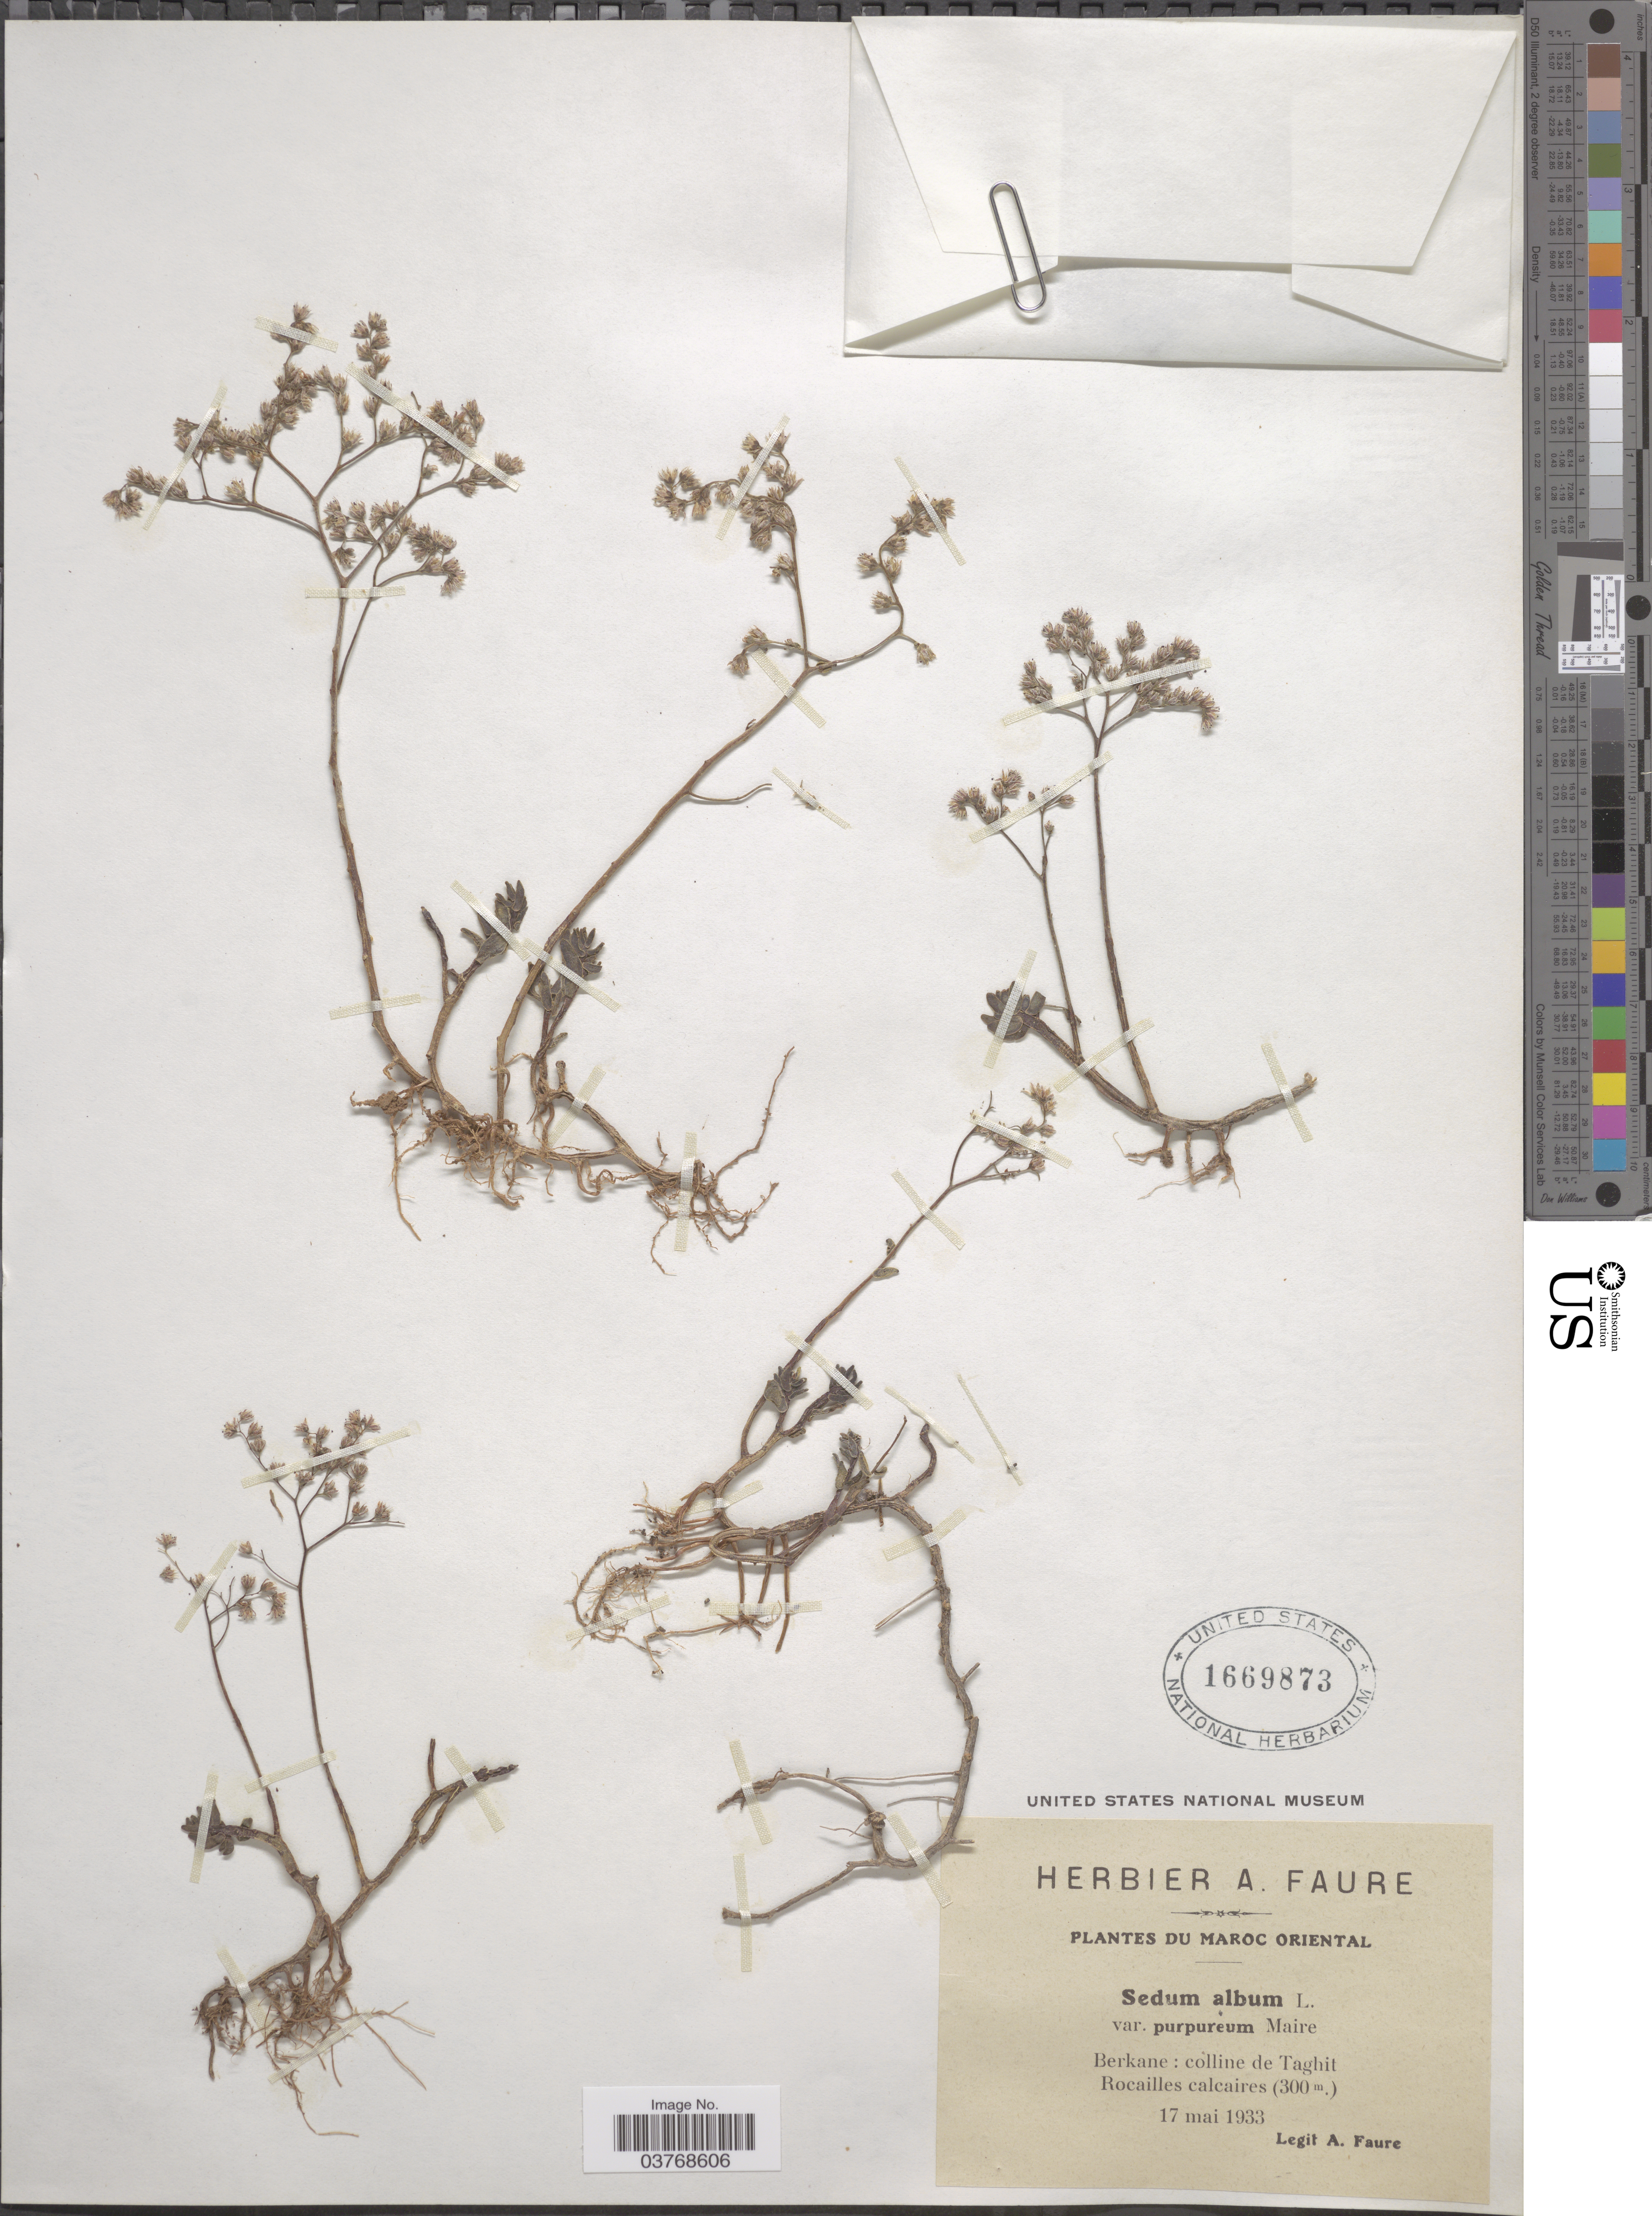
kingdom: Plantae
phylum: Tracheophyta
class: Magnoliopsida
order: Saxifragales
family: Crassulaceae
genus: Sedum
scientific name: Sedum album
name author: L.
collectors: A. Faure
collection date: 1933-05-17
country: Morocco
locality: Maroc Oriental. Berkane: colline de Taghit.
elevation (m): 300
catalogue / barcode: US 1669873